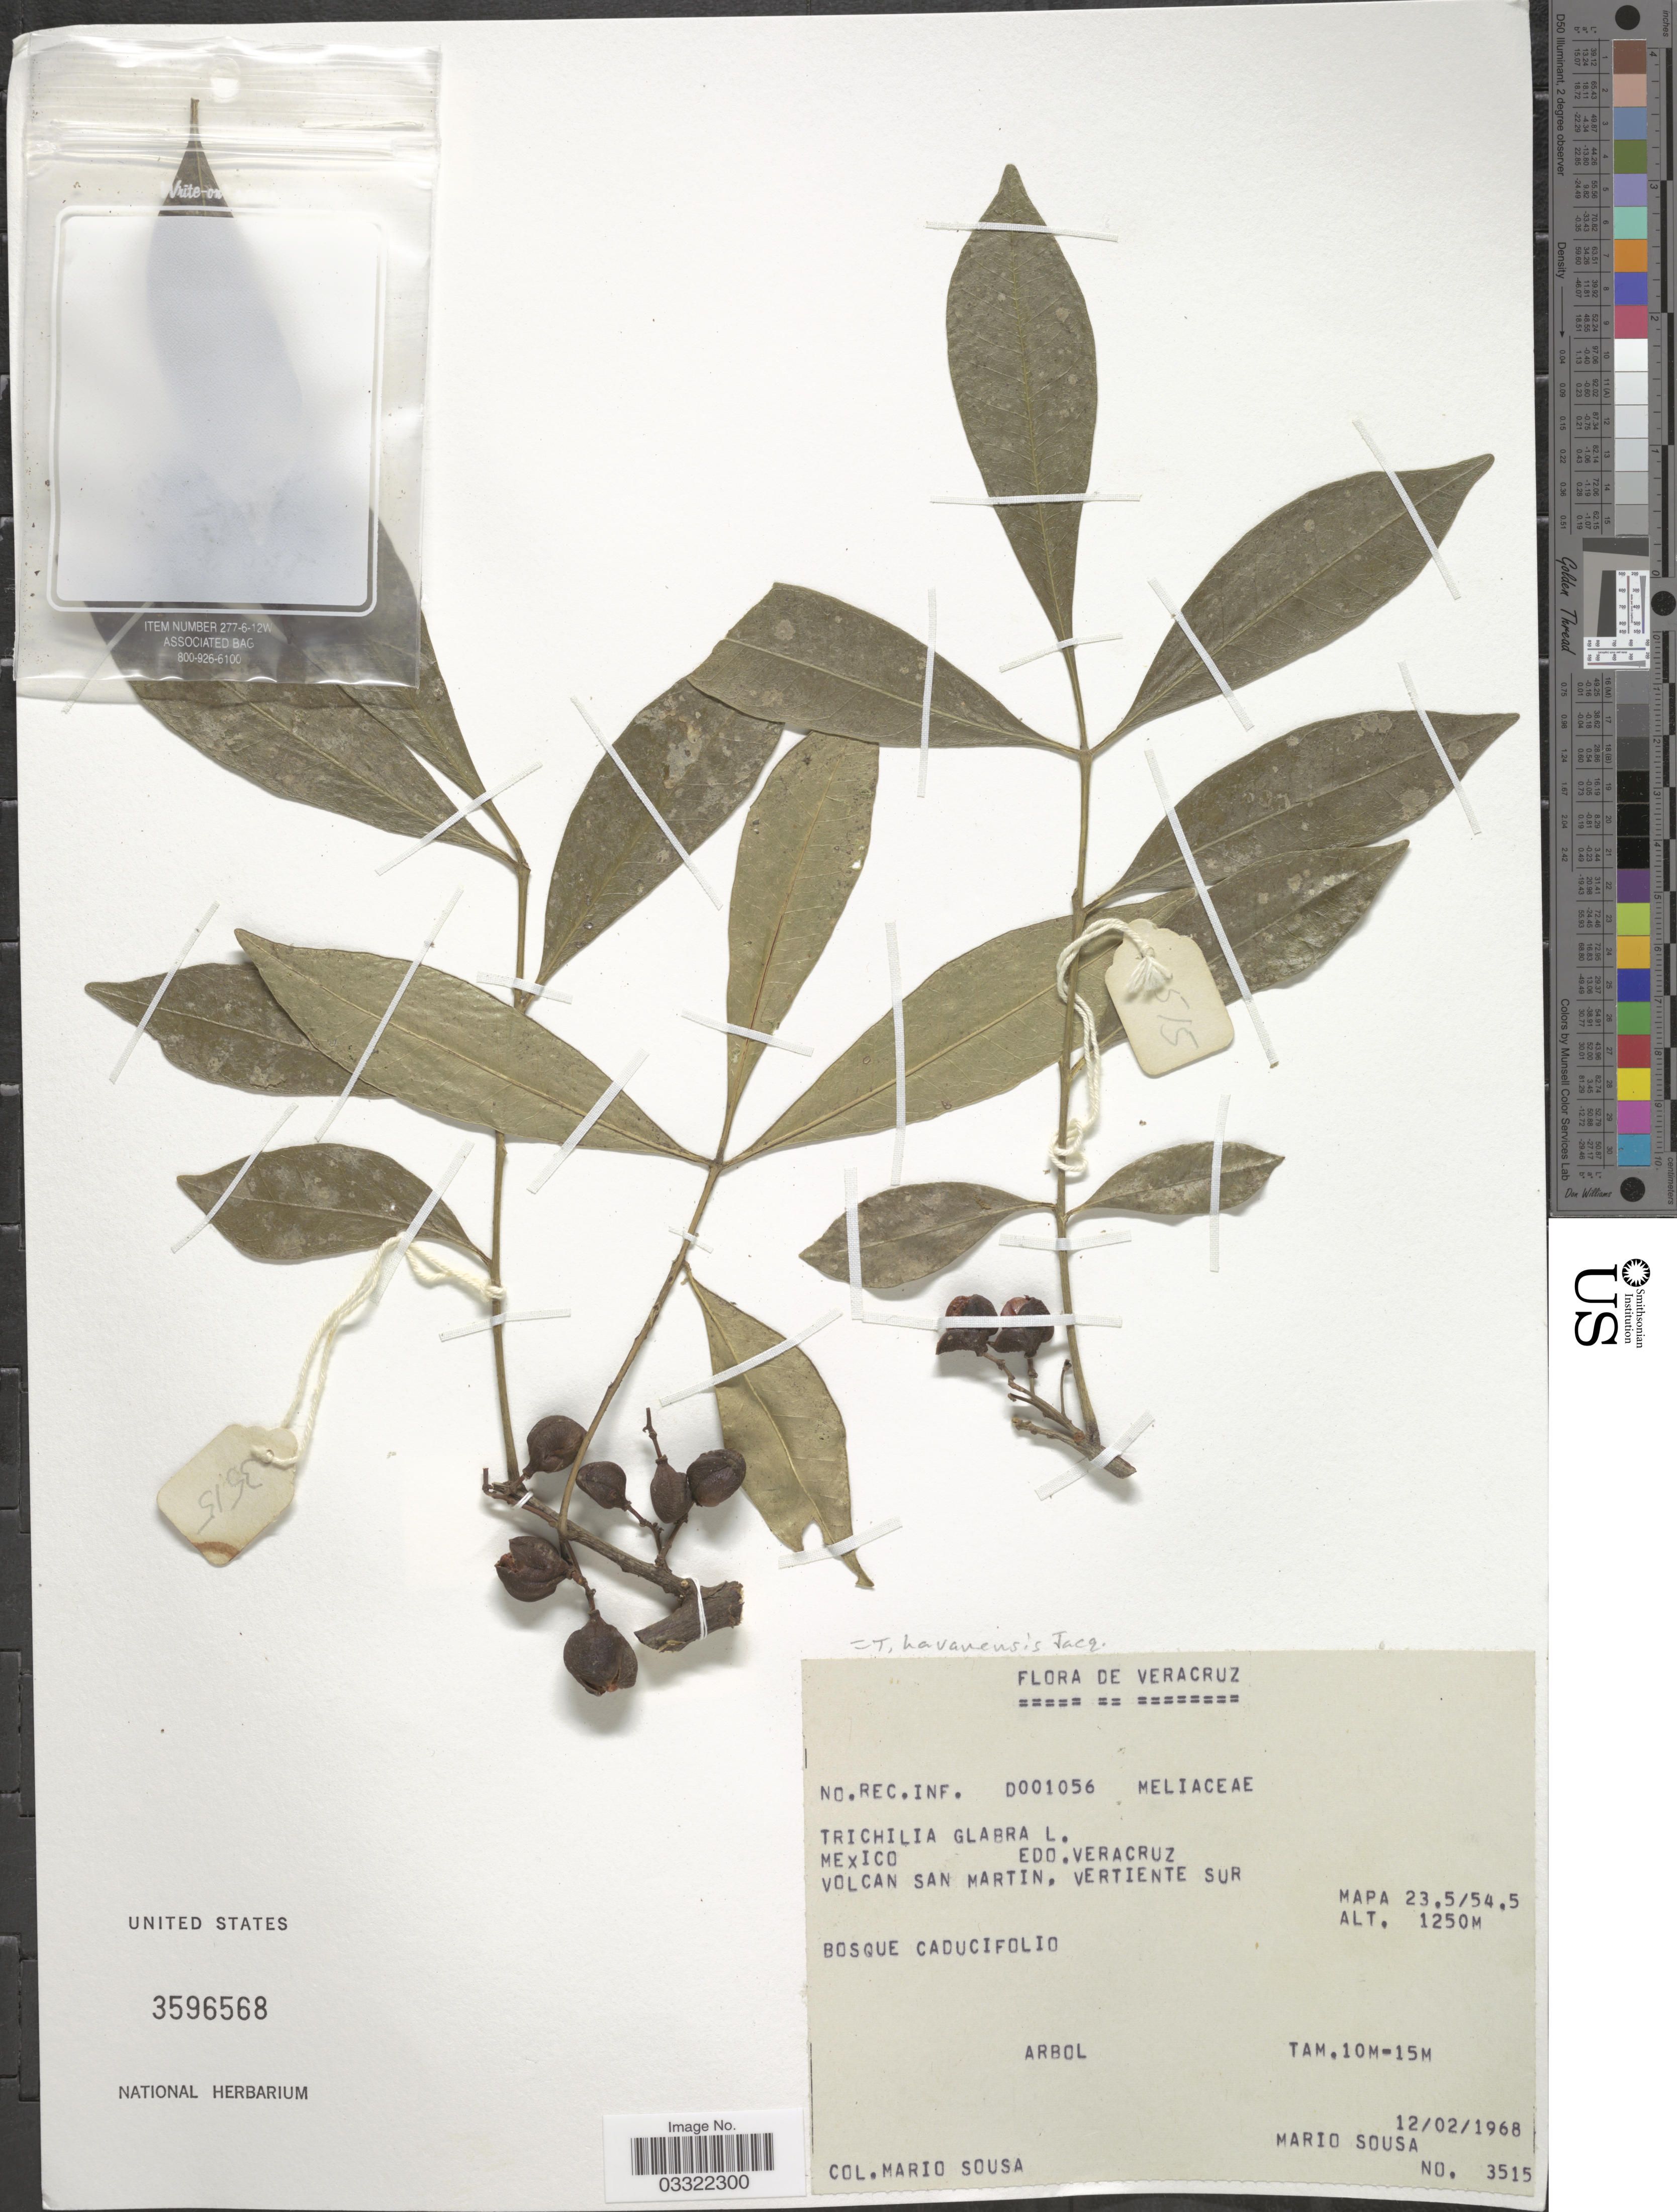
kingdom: Plantae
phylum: Tracheophyta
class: Magnoliopsida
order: Sapindales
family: Meliaceae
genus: Trichilia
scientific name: Trichilia havanensis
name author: Jacq.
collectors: M. Sousa S.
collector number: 3515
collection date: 1968-02-12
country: Mexico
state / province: Veracruz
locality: Edo. Veracruz. Volcan San Martin, Vertiente Sur. Mapa 23.5/54.5.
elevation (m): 1250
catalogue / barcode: US 3596568